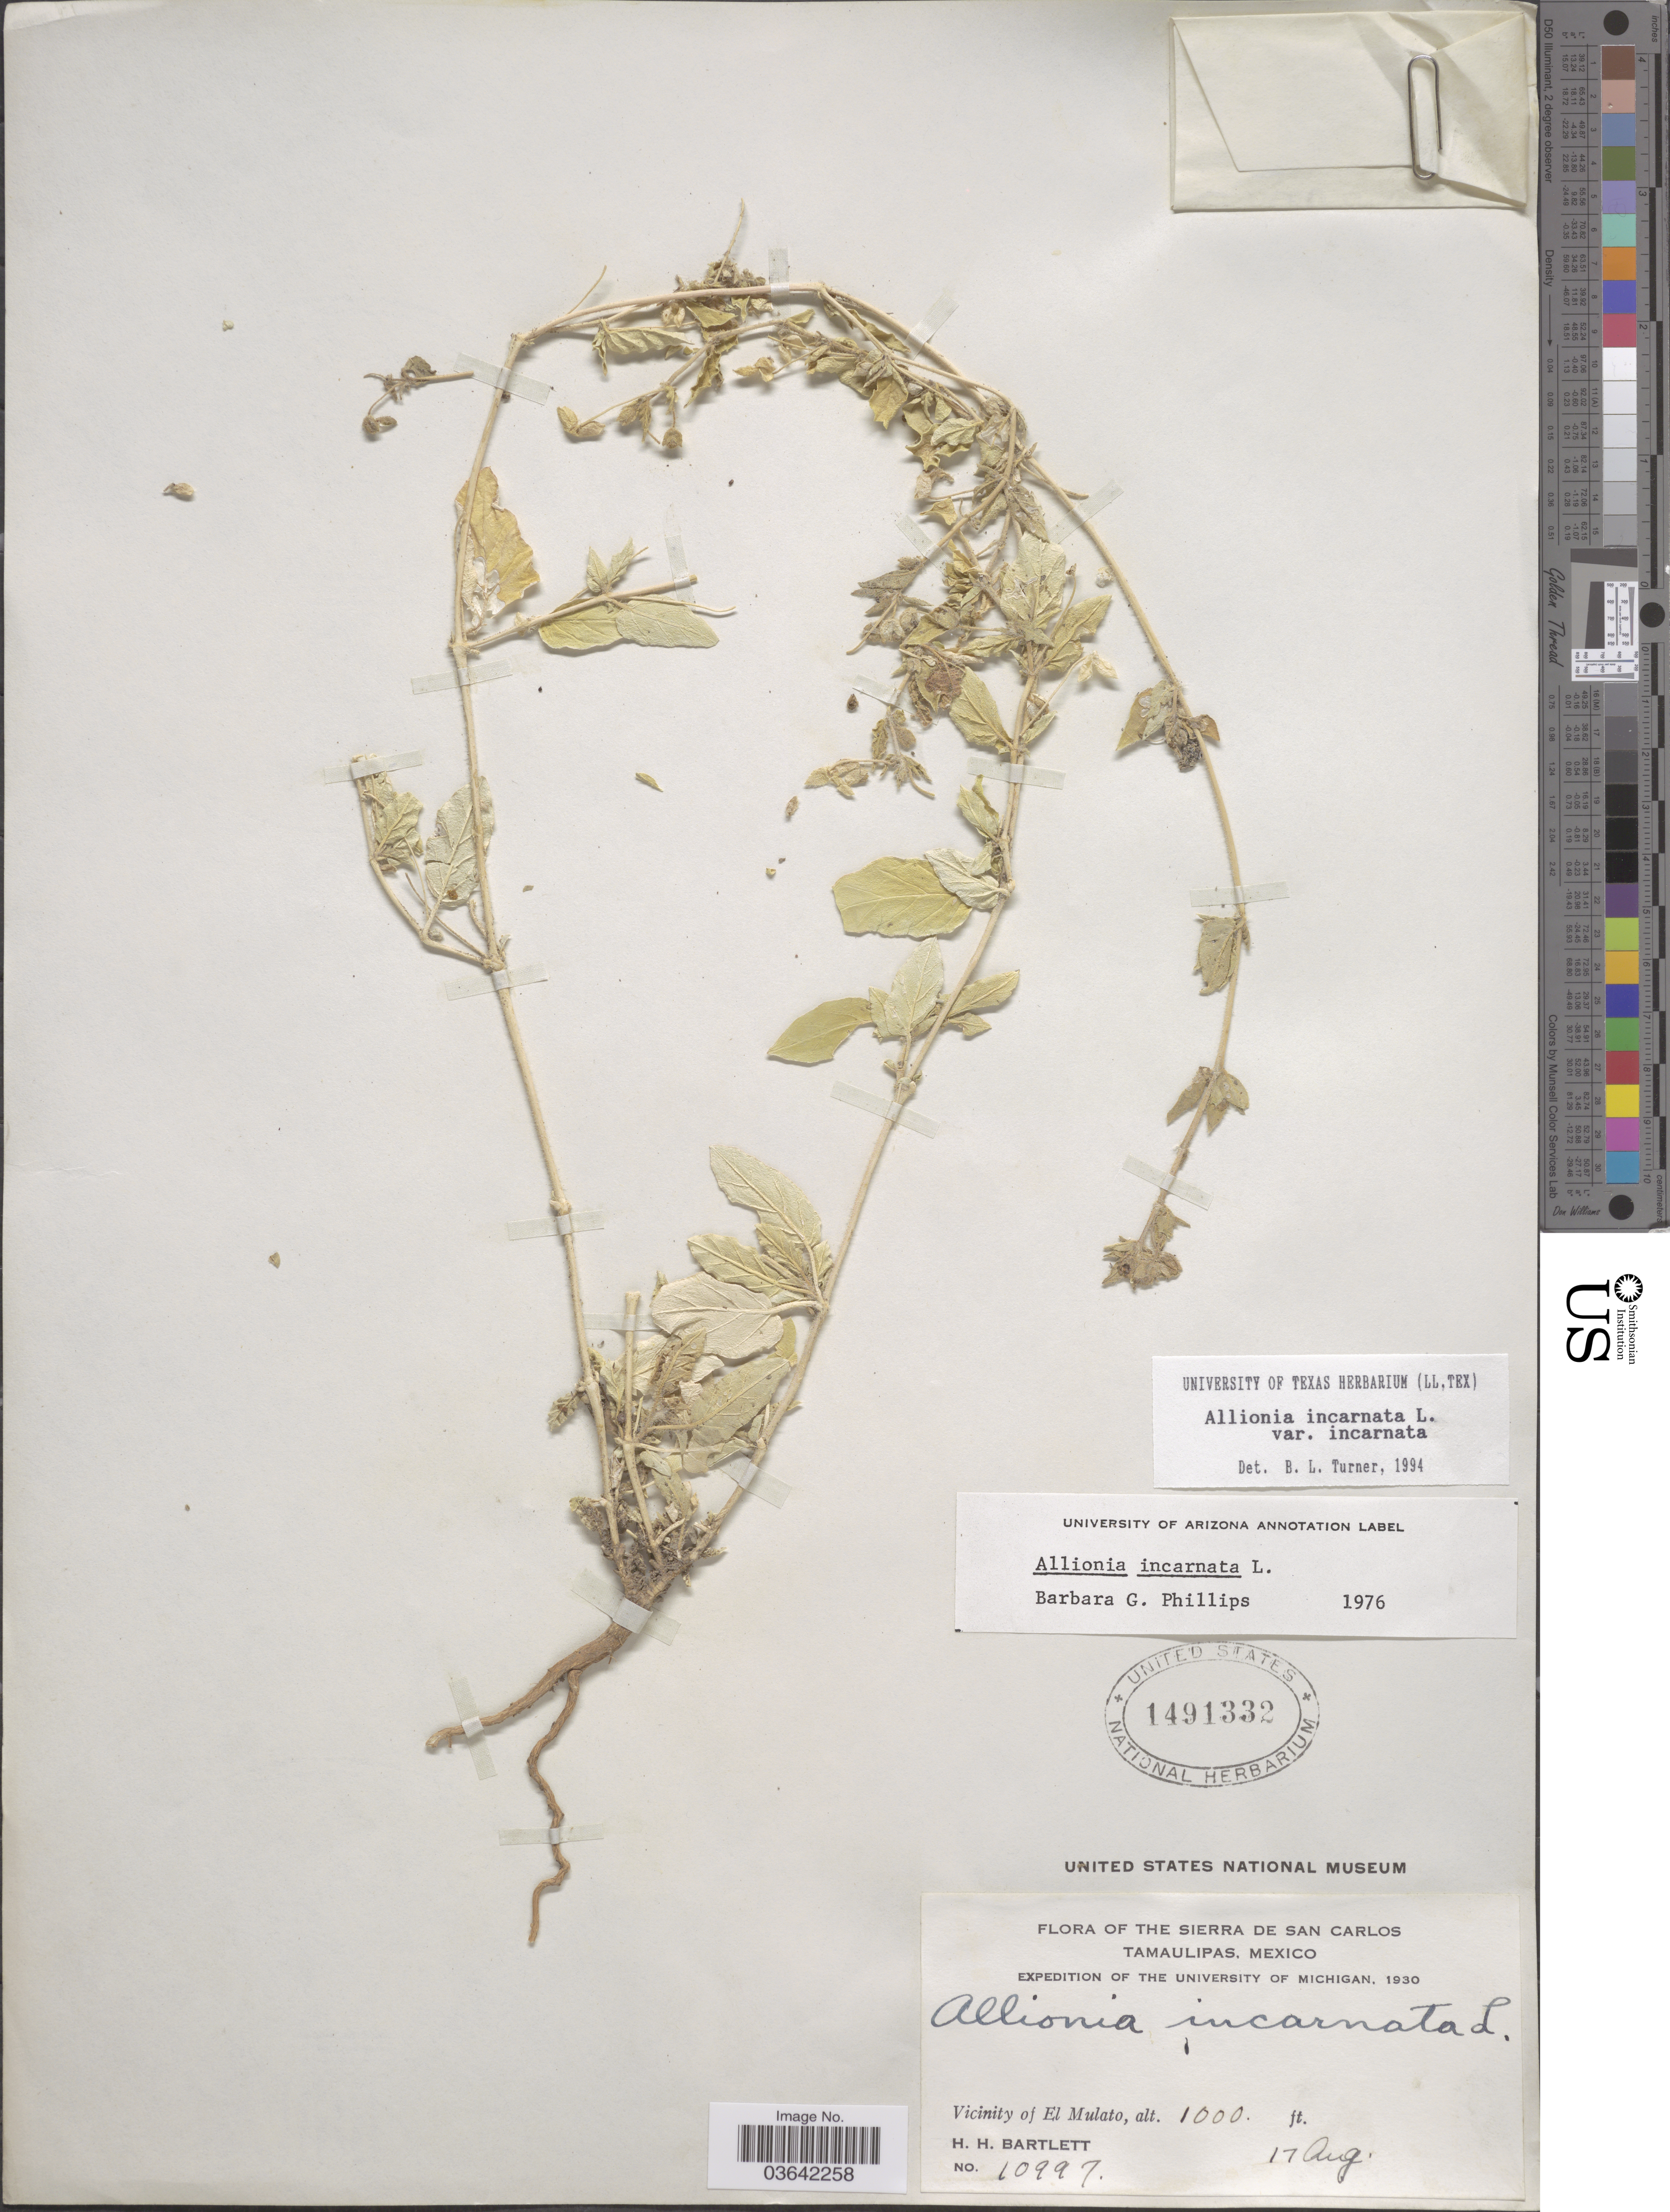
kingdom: Plantae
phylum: Tracheophyta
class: Magnoliopsida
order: Caryophyllales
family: Nyctaginaceae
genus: Allionia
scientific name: Allionia incarnata var. incarnata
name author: L.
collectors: H. H. Bartlett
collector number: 10997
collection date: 1930-08-17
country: Mexico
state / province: Tamaulipas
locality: The Sierra de San Carlos. Vicinity of El Mulato.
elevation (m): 305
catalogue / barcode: US 1491332